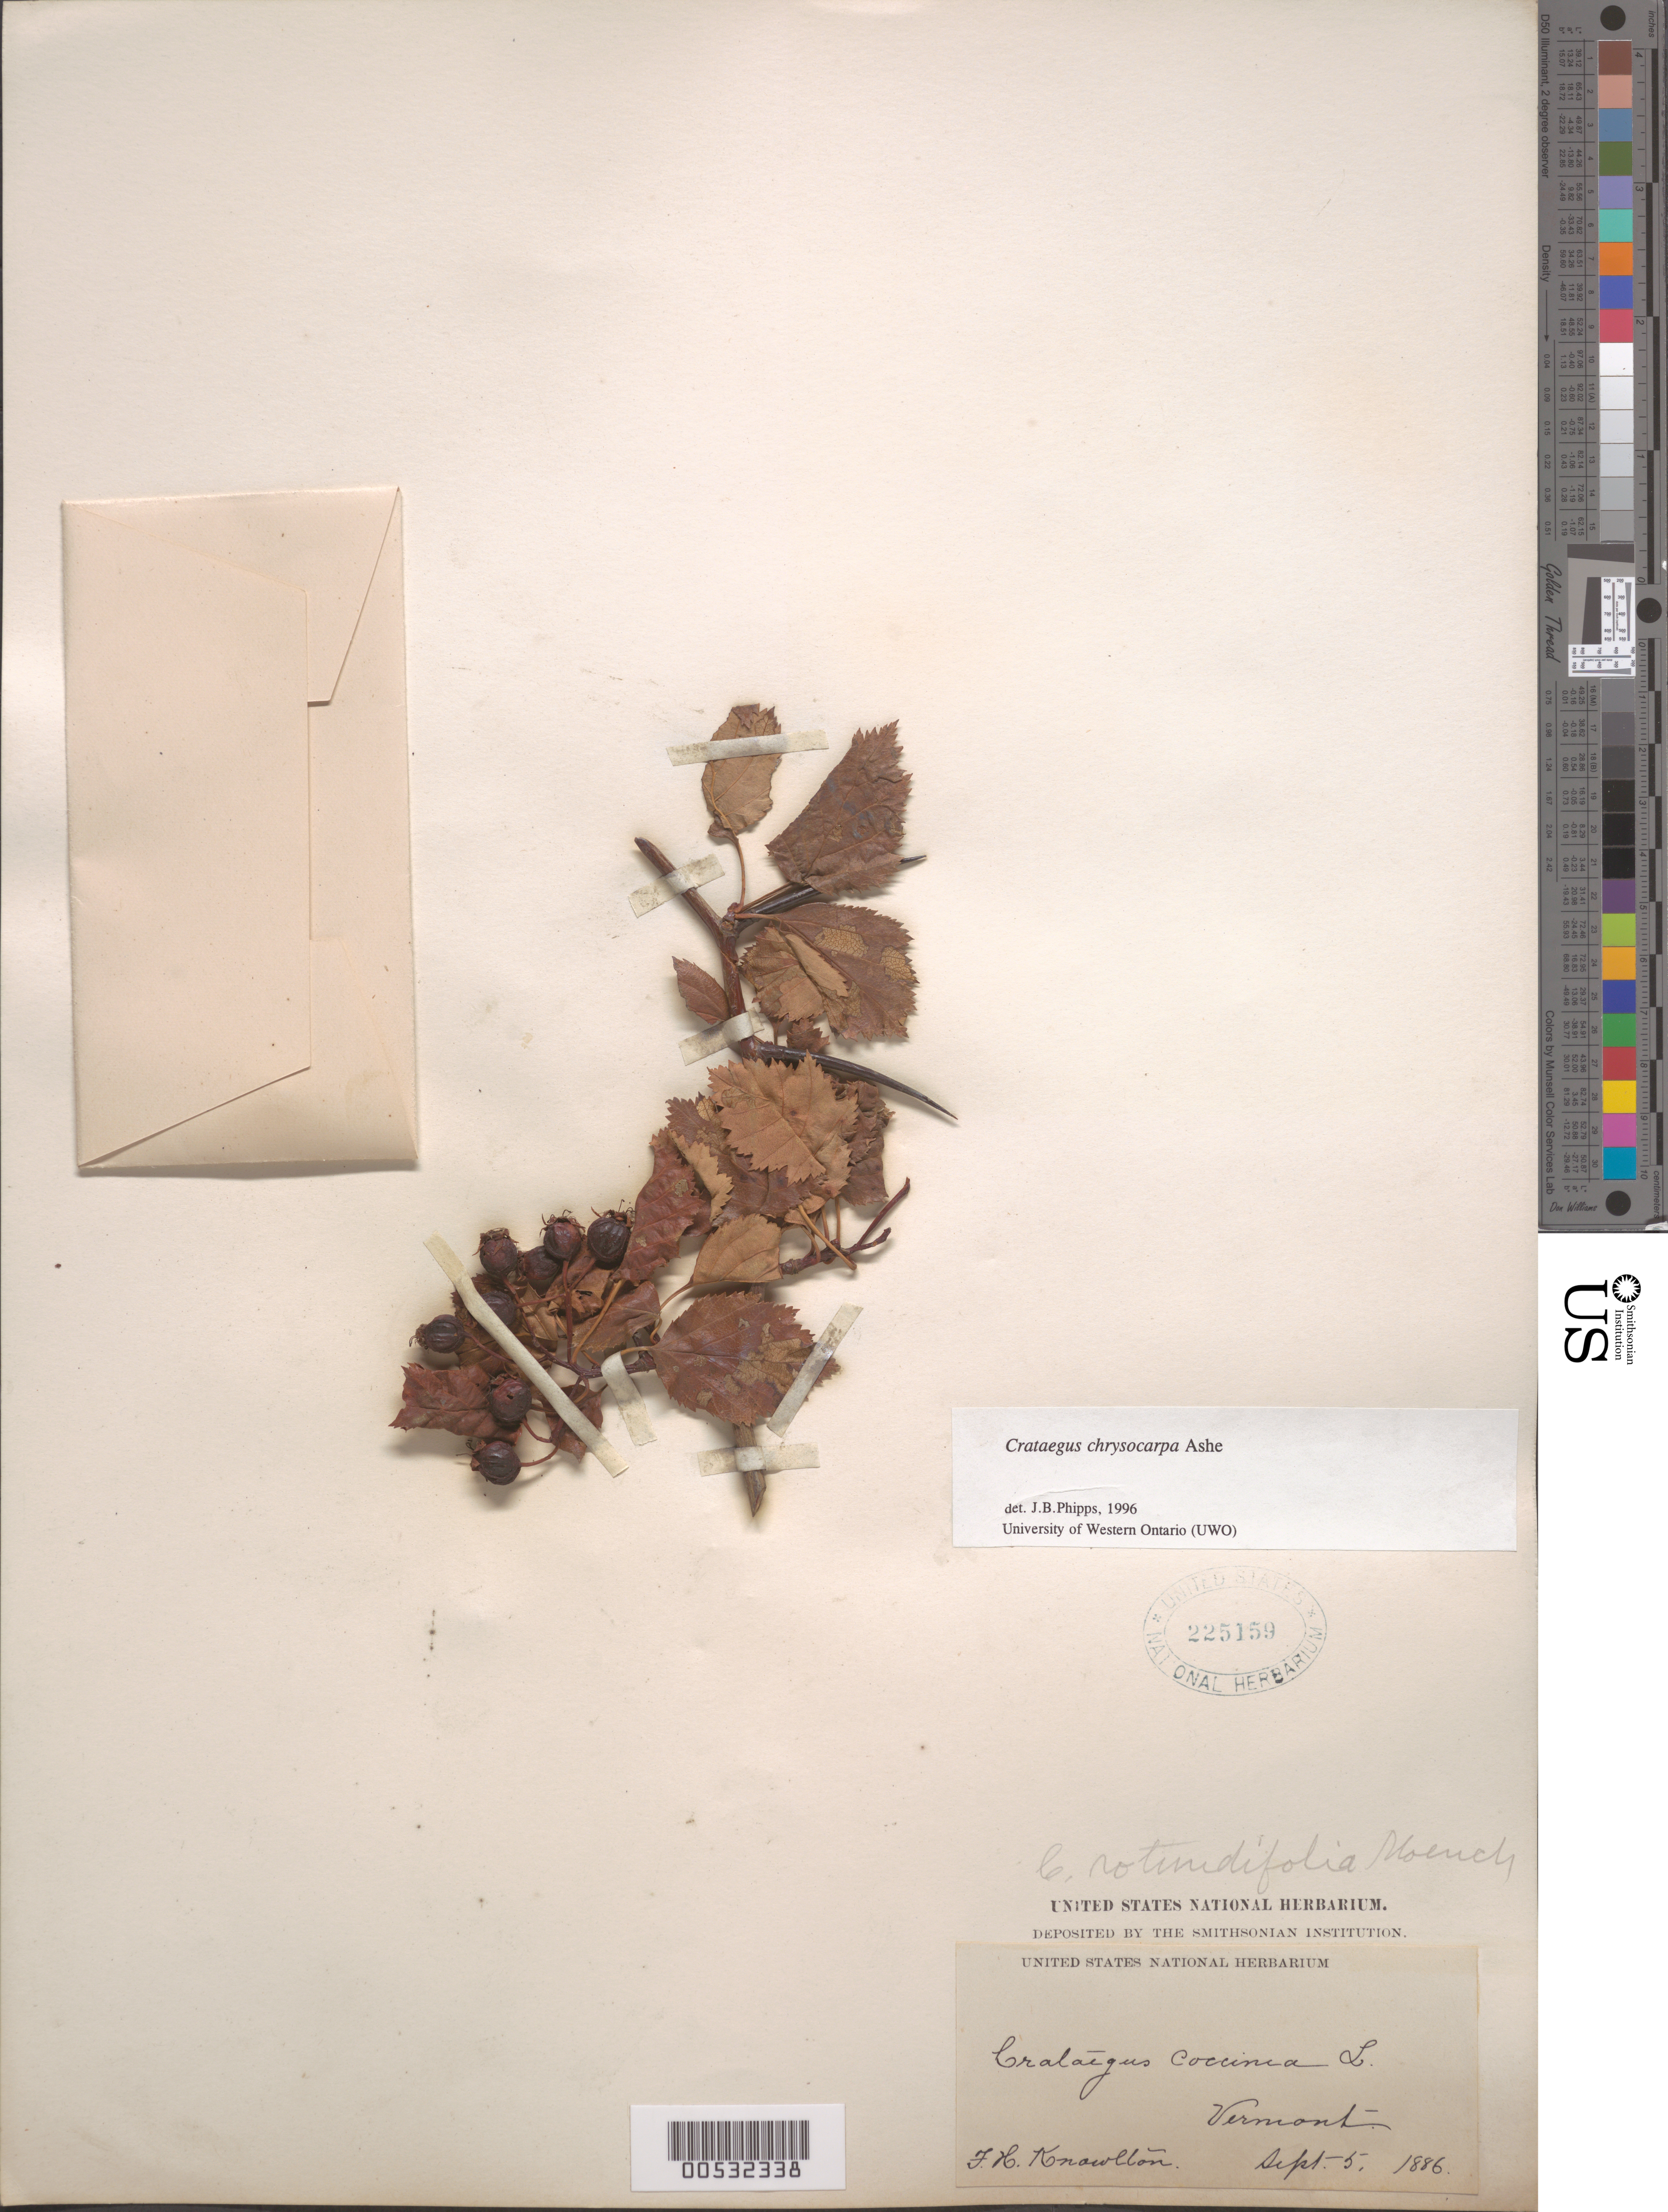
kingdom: Plantae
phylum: Tracheophyta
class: Magnoliopsida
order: Rosales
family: Rosaceae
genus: Crataegus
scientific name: Crataegus chrysocarpa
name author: Ashe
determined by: Phipps, James B., (UWO), University of Western Ontario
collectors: F. H. Knowlton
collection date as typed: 05 Sep 1886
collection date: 1886-09-05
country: United States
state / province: Vermont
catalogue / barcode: US 225159